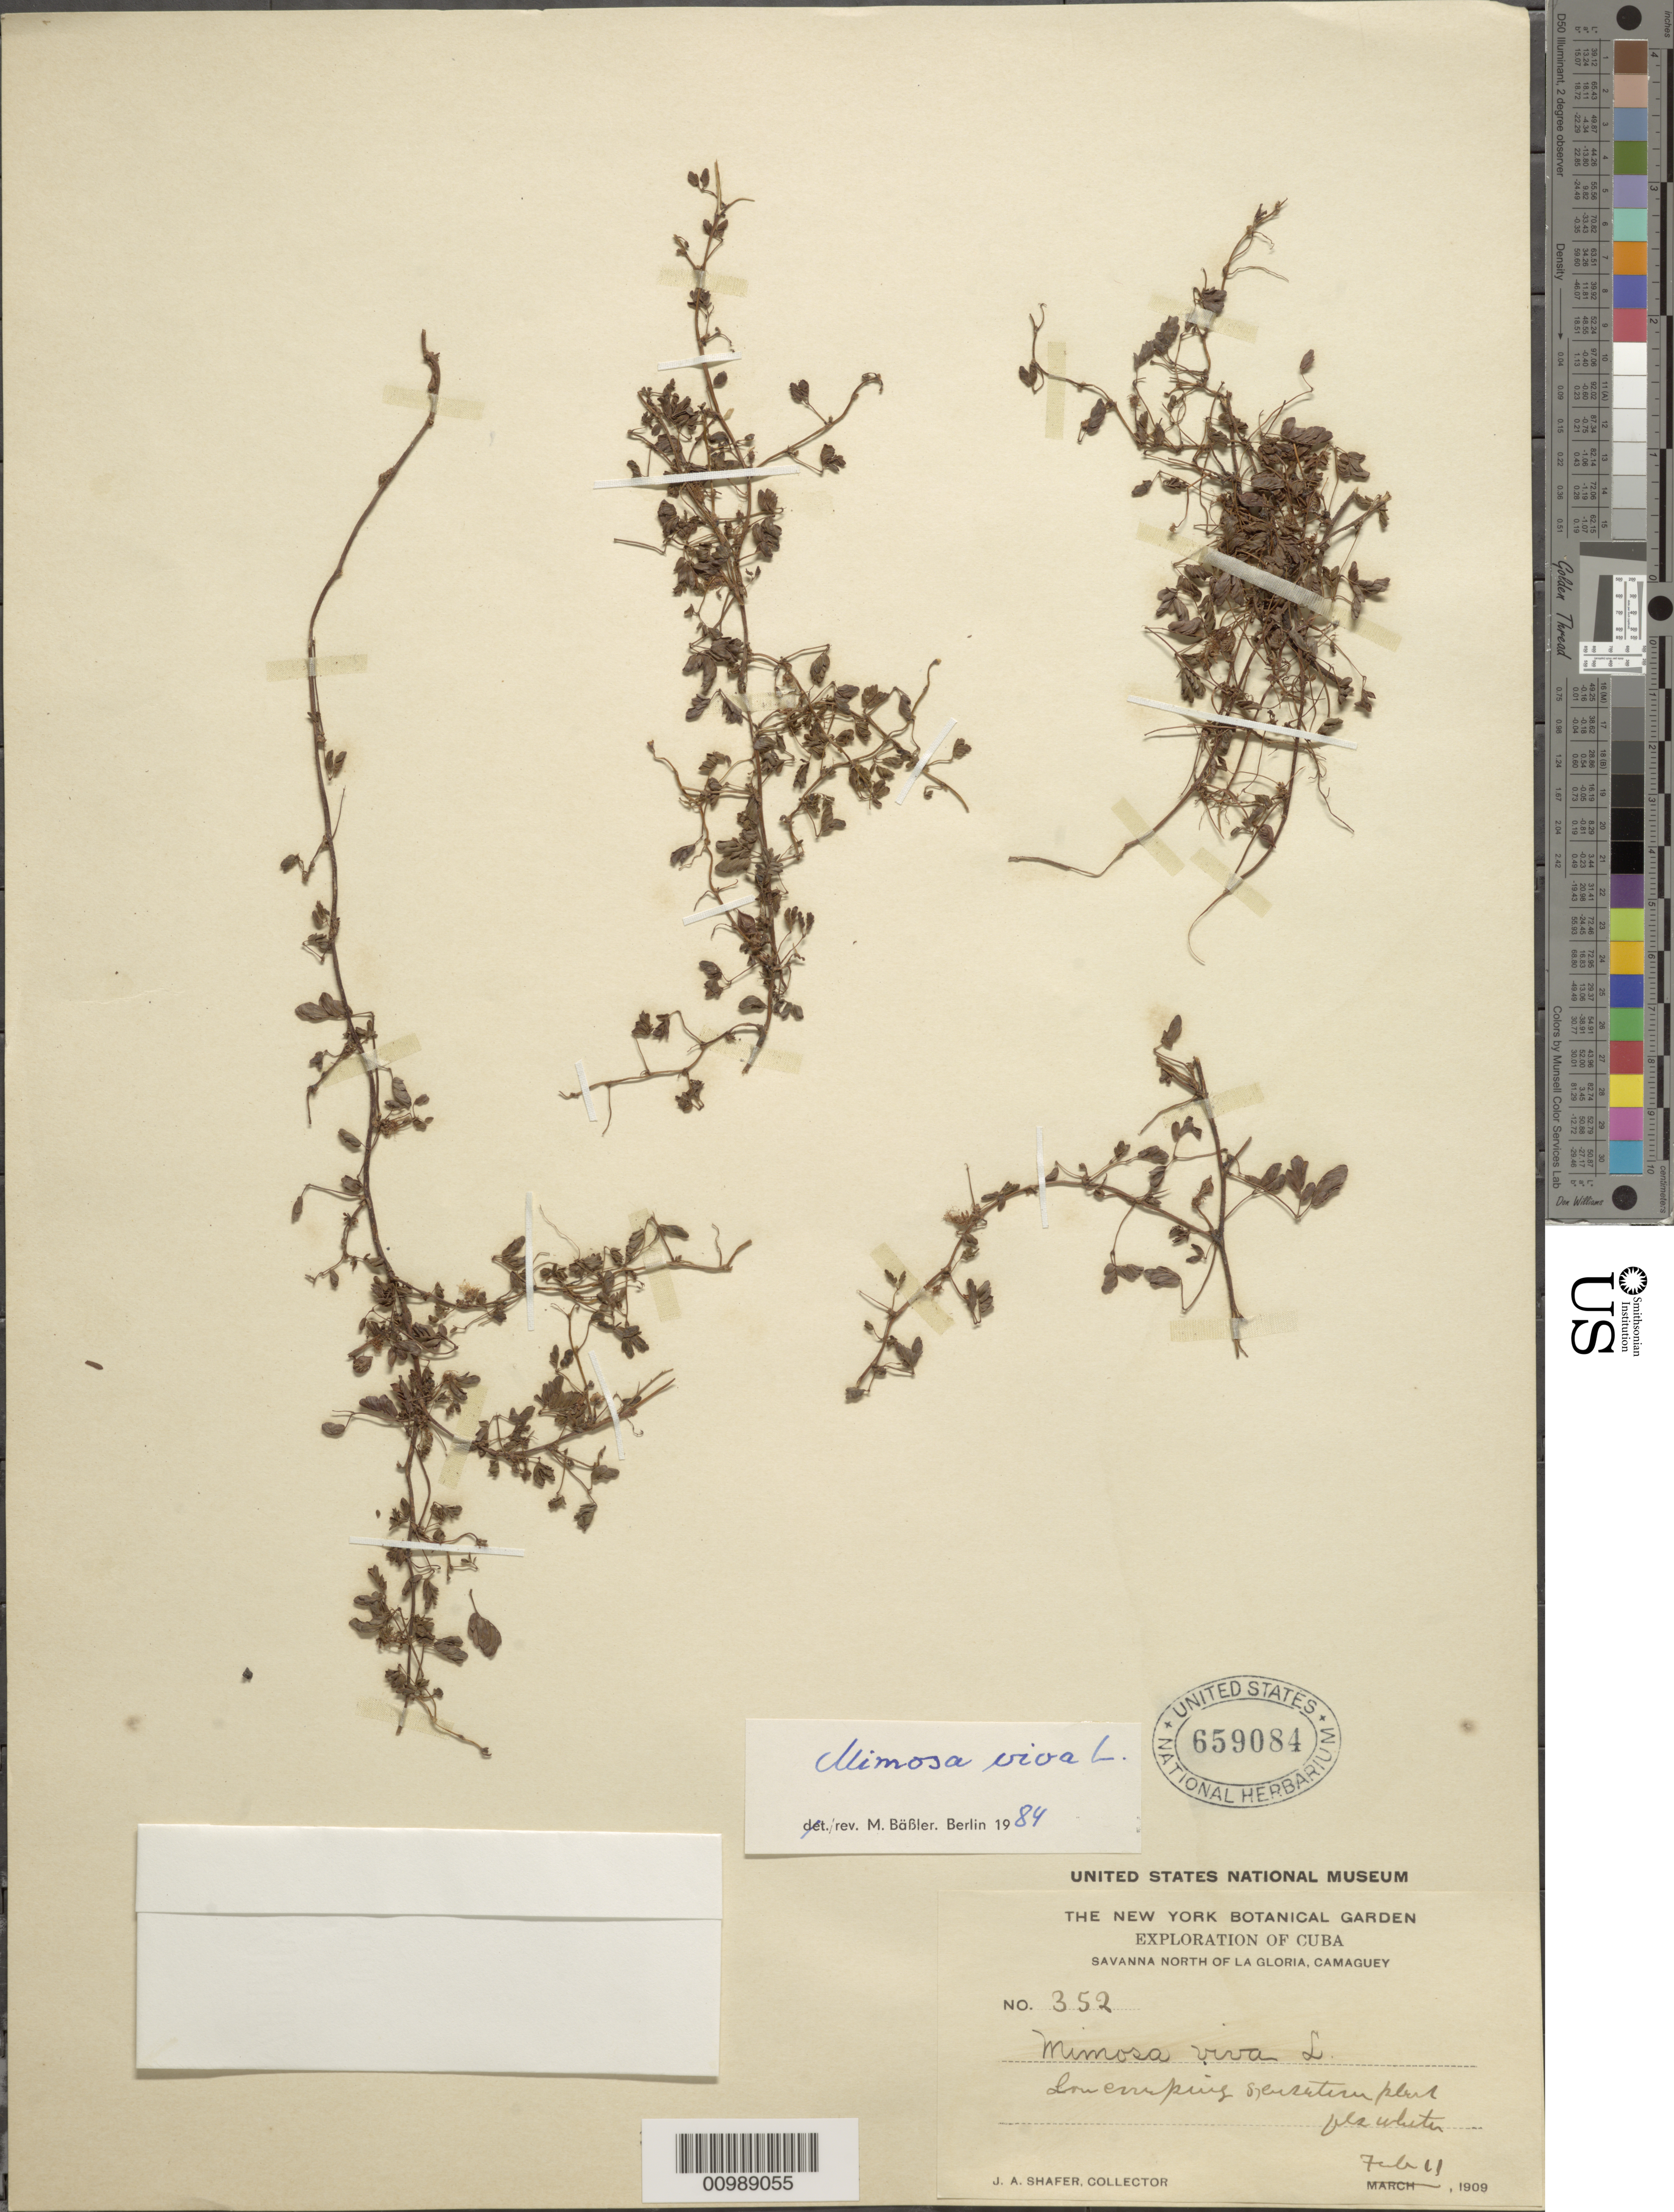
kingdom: Plantae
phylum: Tracheophyta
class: Magnoliopsida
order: Fabales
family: Fabaceae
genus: Mimosa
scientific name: Mimosa viva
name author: L.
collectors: J. A. Shafer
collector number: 352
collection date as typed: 11 Feb 1909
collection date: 1909-02-11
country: Cuba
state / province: Camagüey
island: Cuba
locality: Savanna N of La Gloria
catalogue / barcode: US 659084